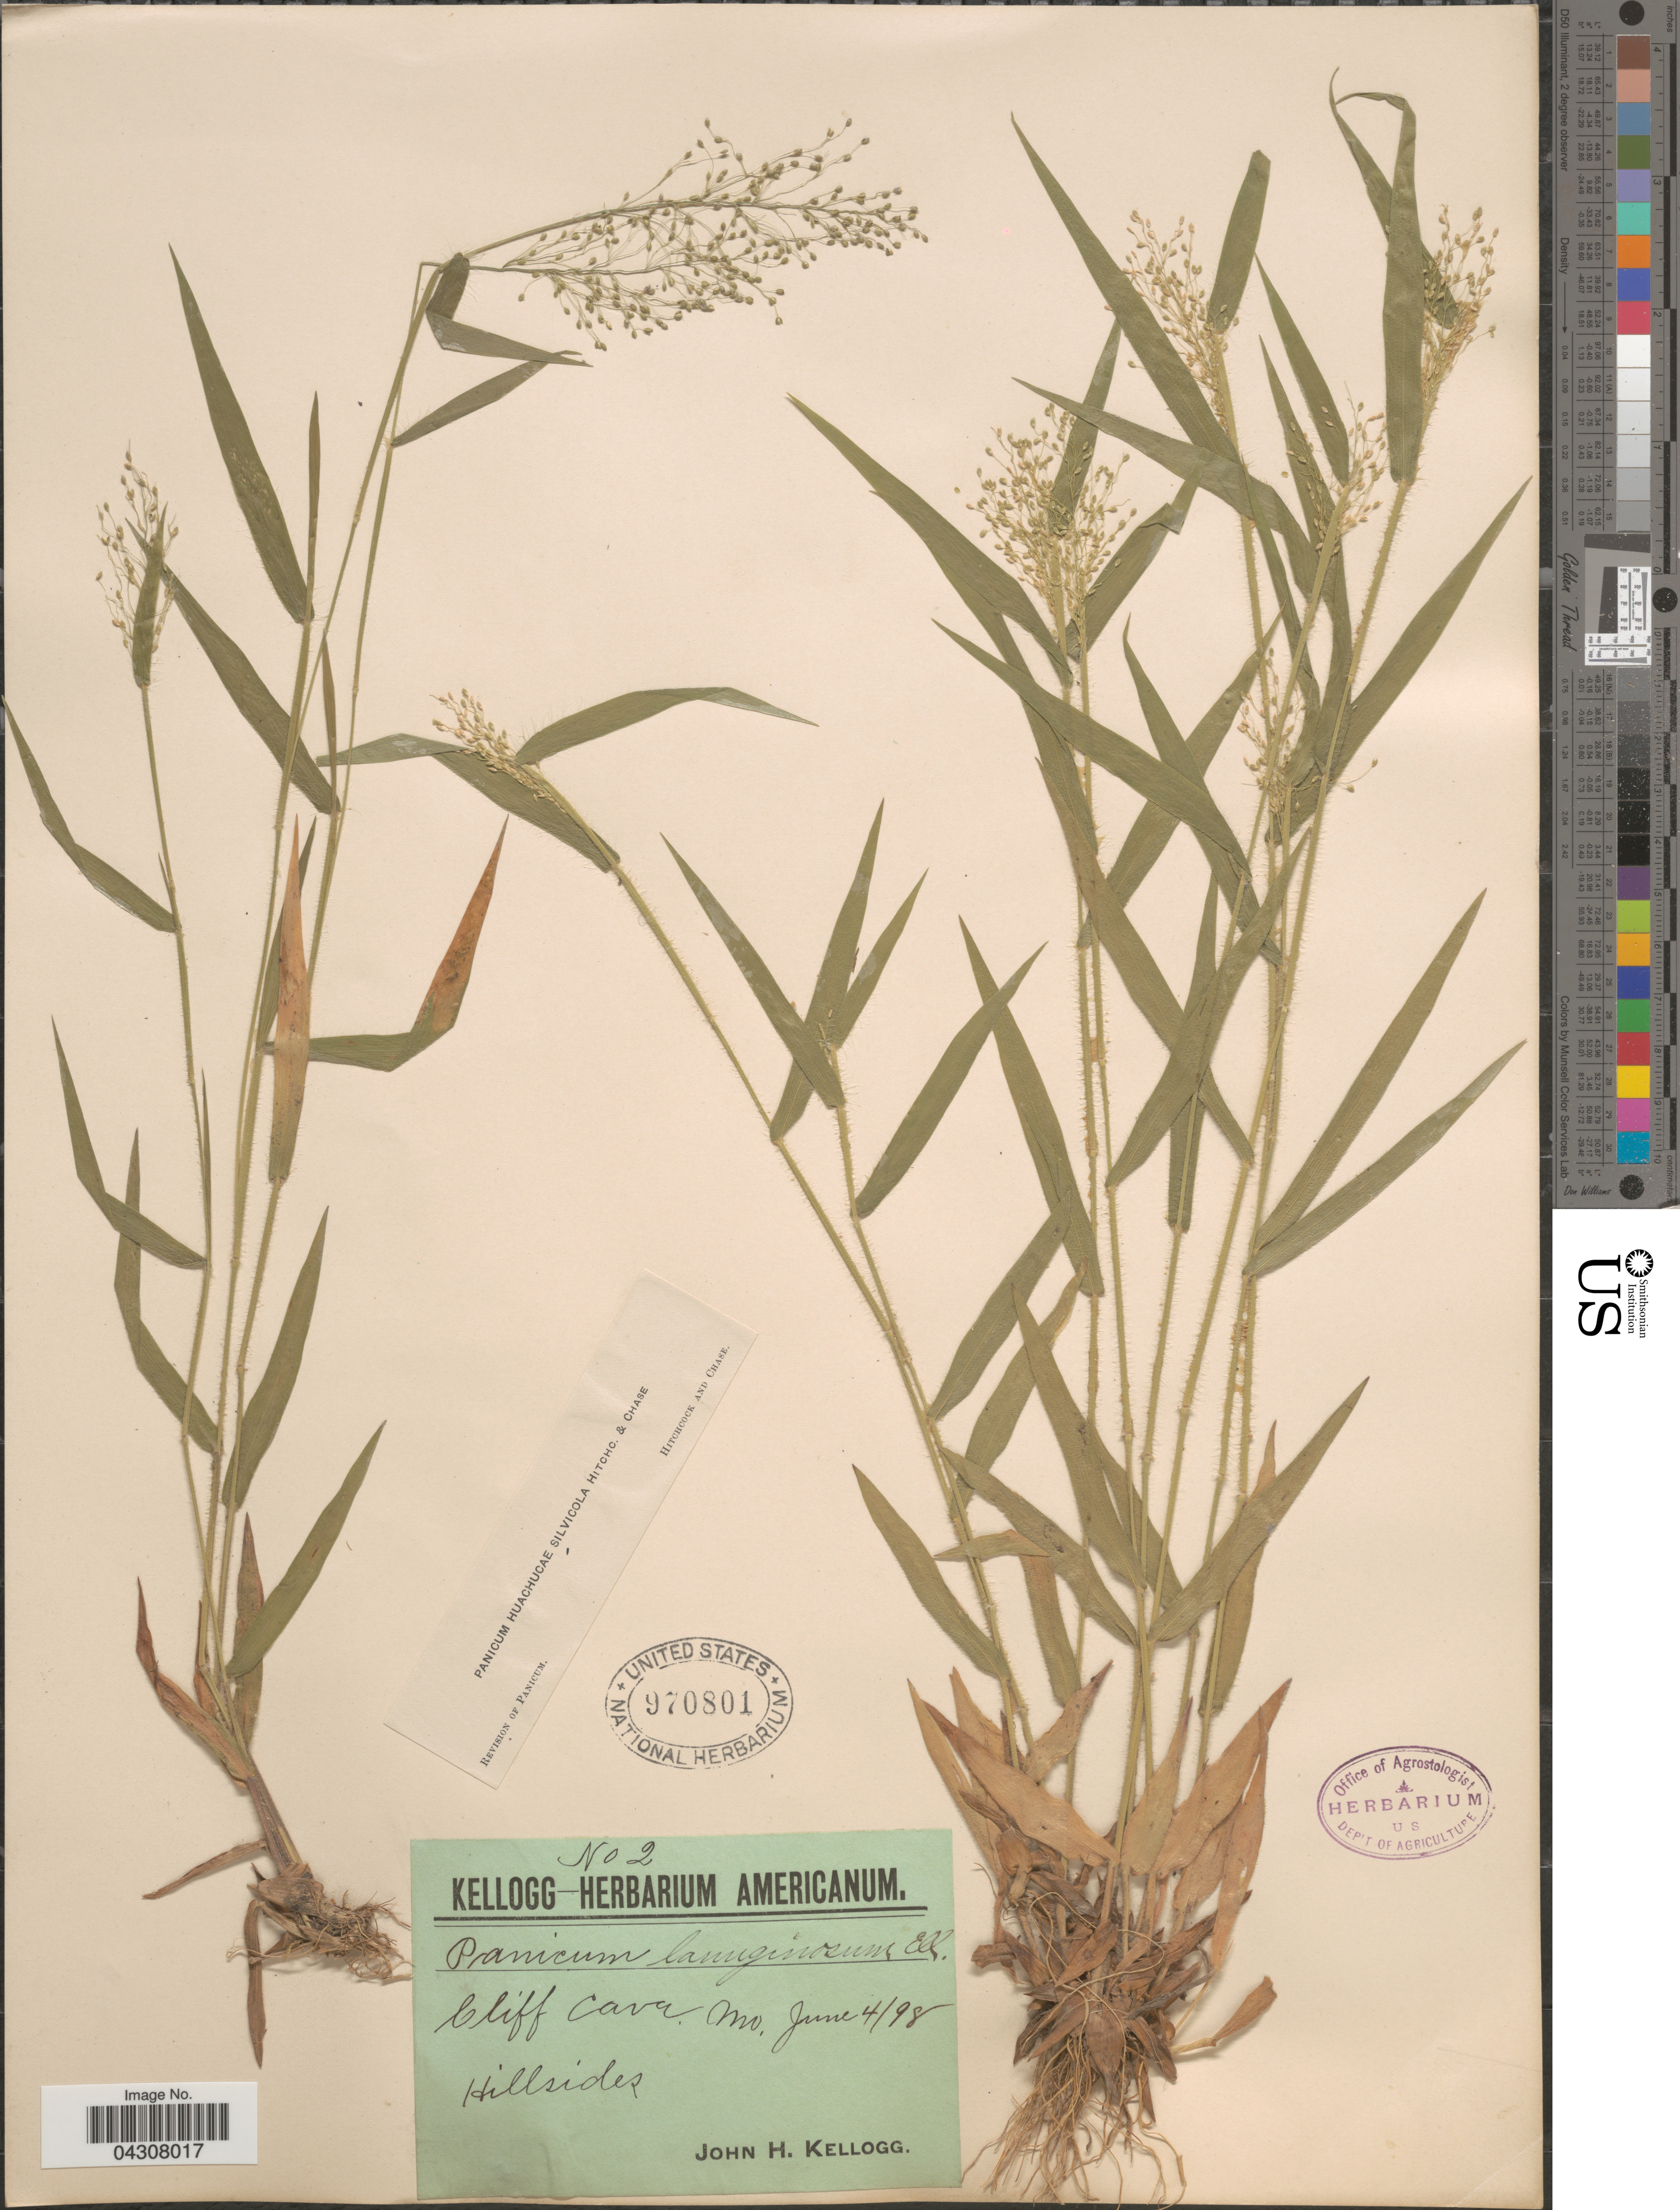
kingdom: Plantae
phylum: Tracheophyta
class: Liliopsida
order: Poales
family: Poaceae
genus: Dichanthelium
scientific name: Dichanthelium acuminatum var. acuminatum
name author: (Sw.) Gould & C.A. Clark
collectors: J. H. Kellogg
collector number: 2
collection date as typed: Transcribed d/m/y: 4/6/98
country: United States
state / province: Missouri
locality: Cliff Cave. Hillsides.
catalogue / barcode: US 970801